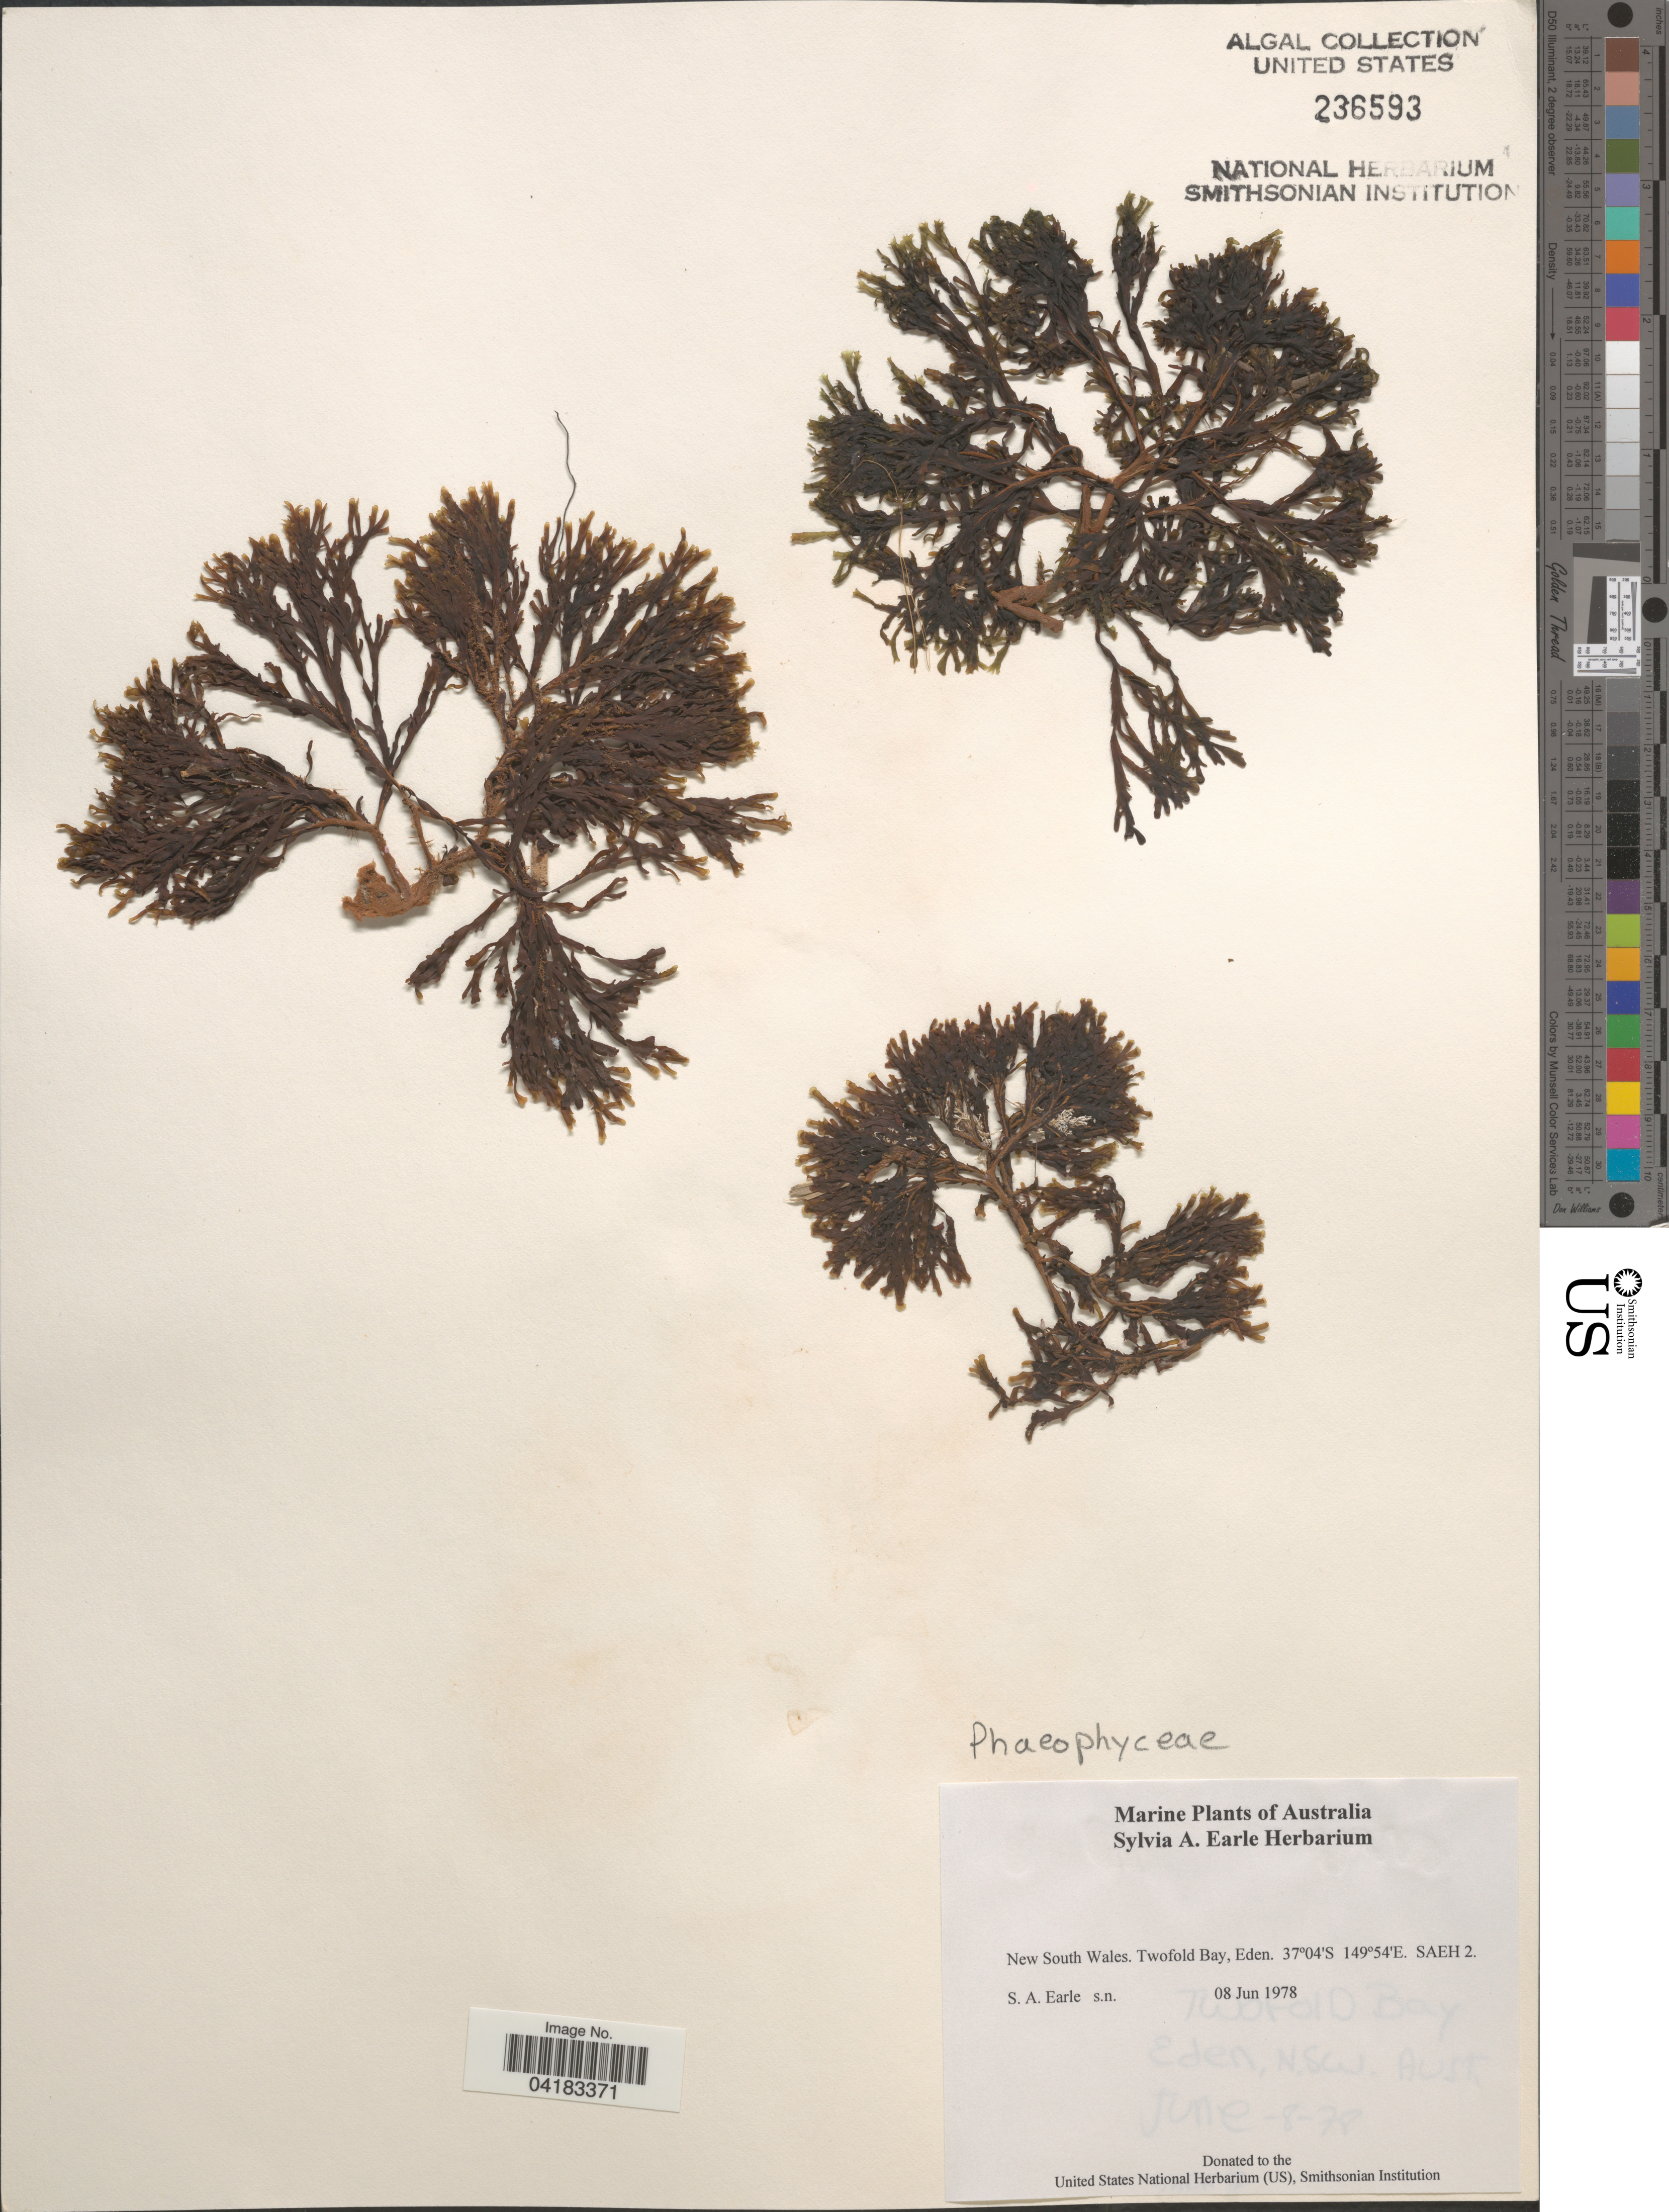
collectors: S. A. Earle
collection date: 1978-06-08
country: Australia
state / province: New South Wales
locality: Twofold Bay, Eden. SAEH 2.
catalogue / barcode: US 236593